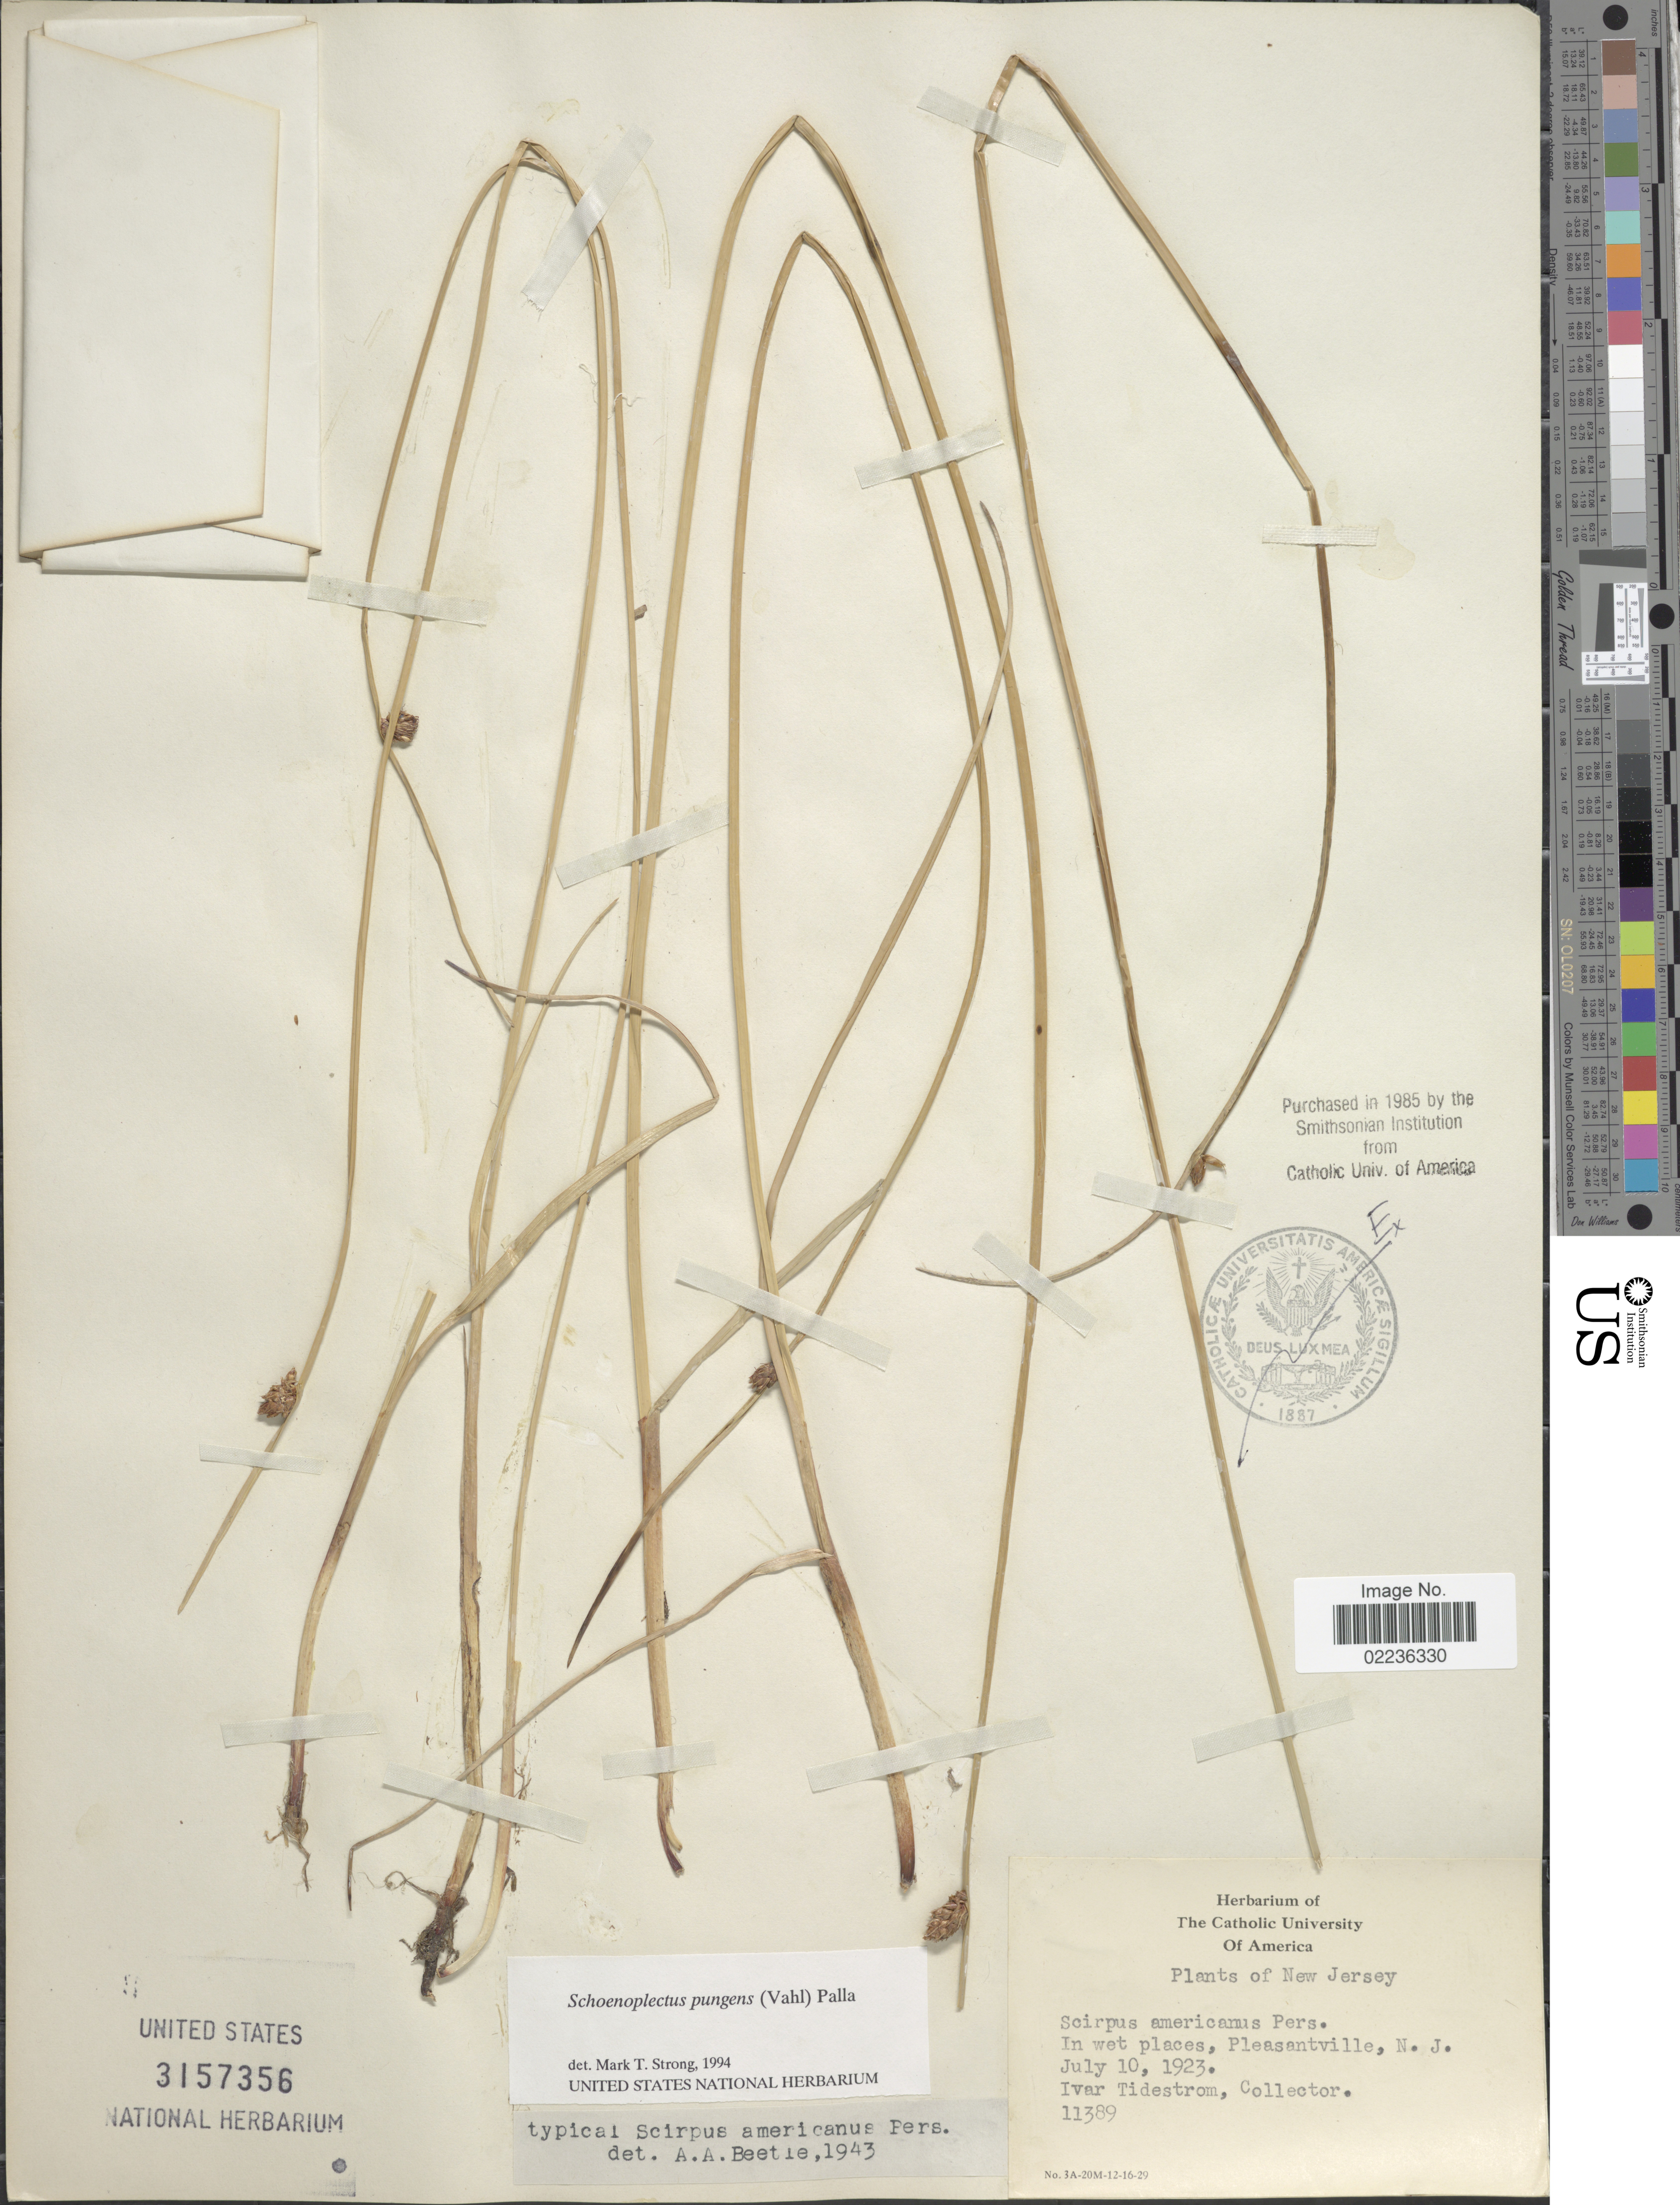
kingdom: Plantae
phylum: Tracheophyta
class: Liliopsida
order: Poales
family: Cyperaceae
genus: Schoenoplectus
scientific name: Schoenoplectus pungens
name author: (Vahl) Palla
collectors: I. F. Tidestrom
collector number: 11389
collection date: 1923-07-10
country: United States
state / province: New Jersey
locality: Pleasantville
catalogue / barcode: US 3157356